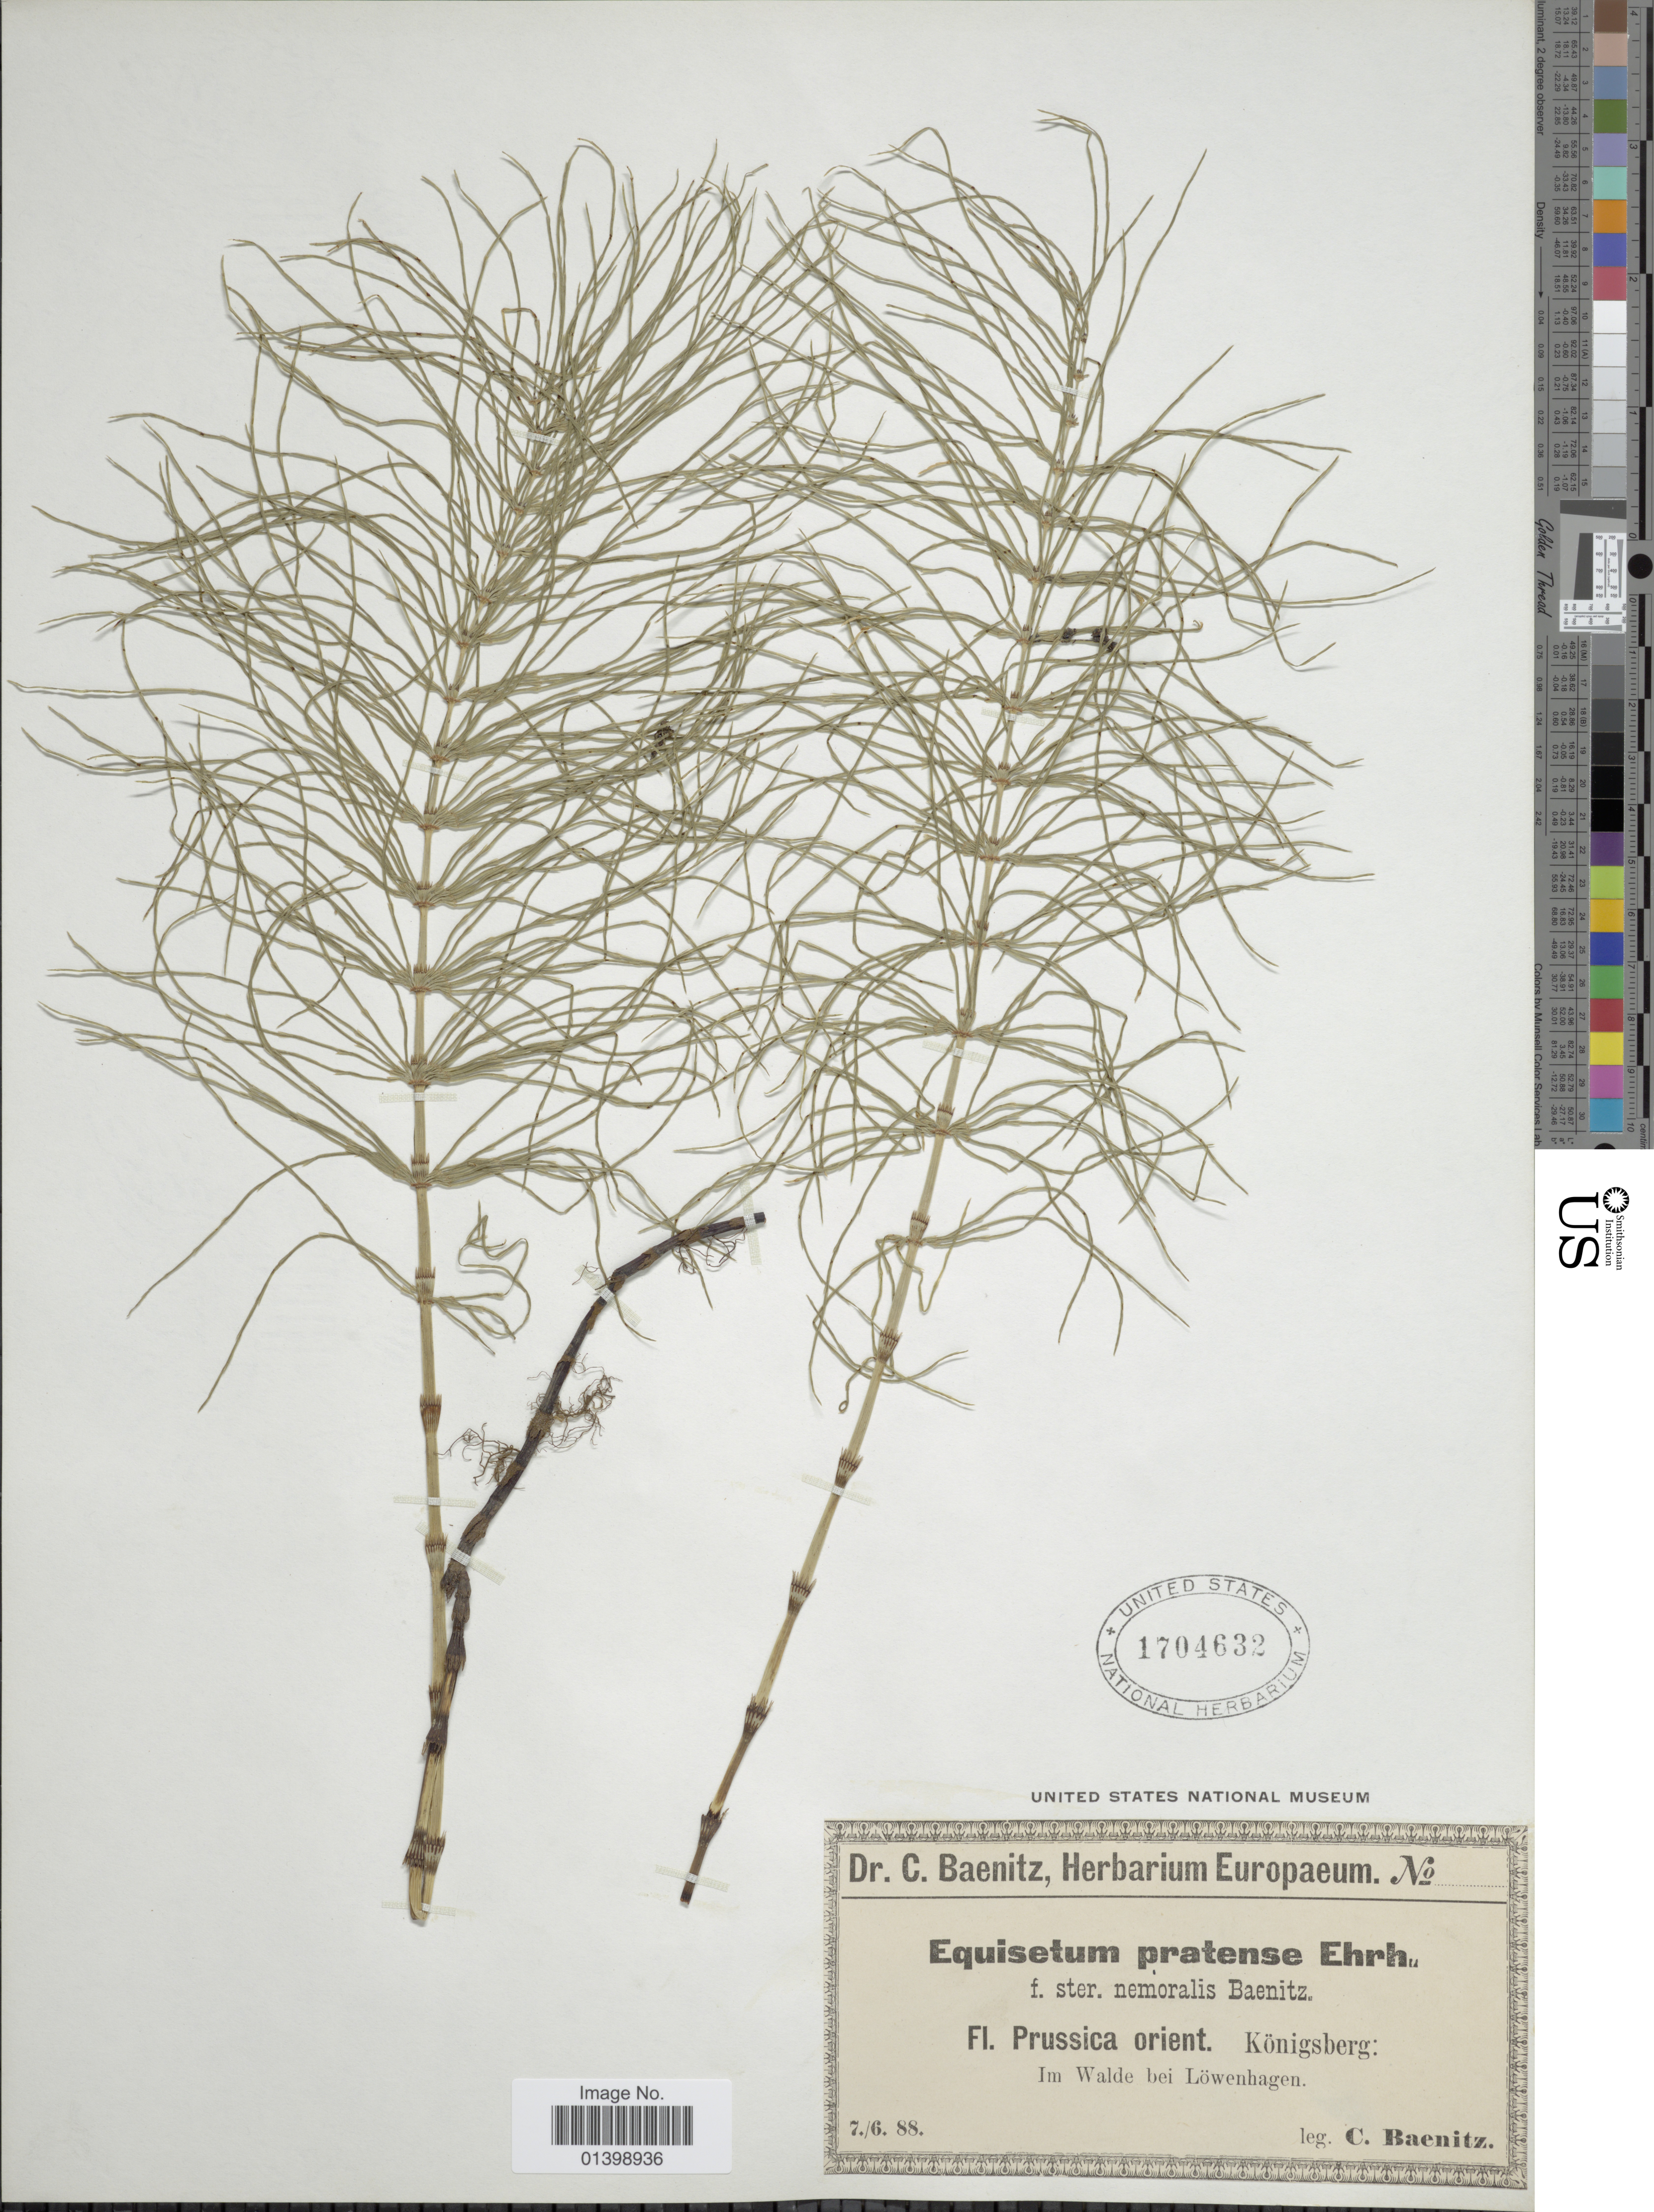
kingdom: Plantae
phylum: Tracheophyta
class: Polypodiopsida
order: Equisetales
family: Equisetaceae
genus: Equisetum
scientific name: Equisetum pratense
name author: Ehrh.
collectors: C. G. Baenitz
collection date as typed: Transcribed d/m/y: 7/6/88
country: Russian Federation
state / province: Kaliningrad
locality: Prussica orient. Königsberg: Im Walde bei Löwenhagen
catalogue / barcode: US 1704632